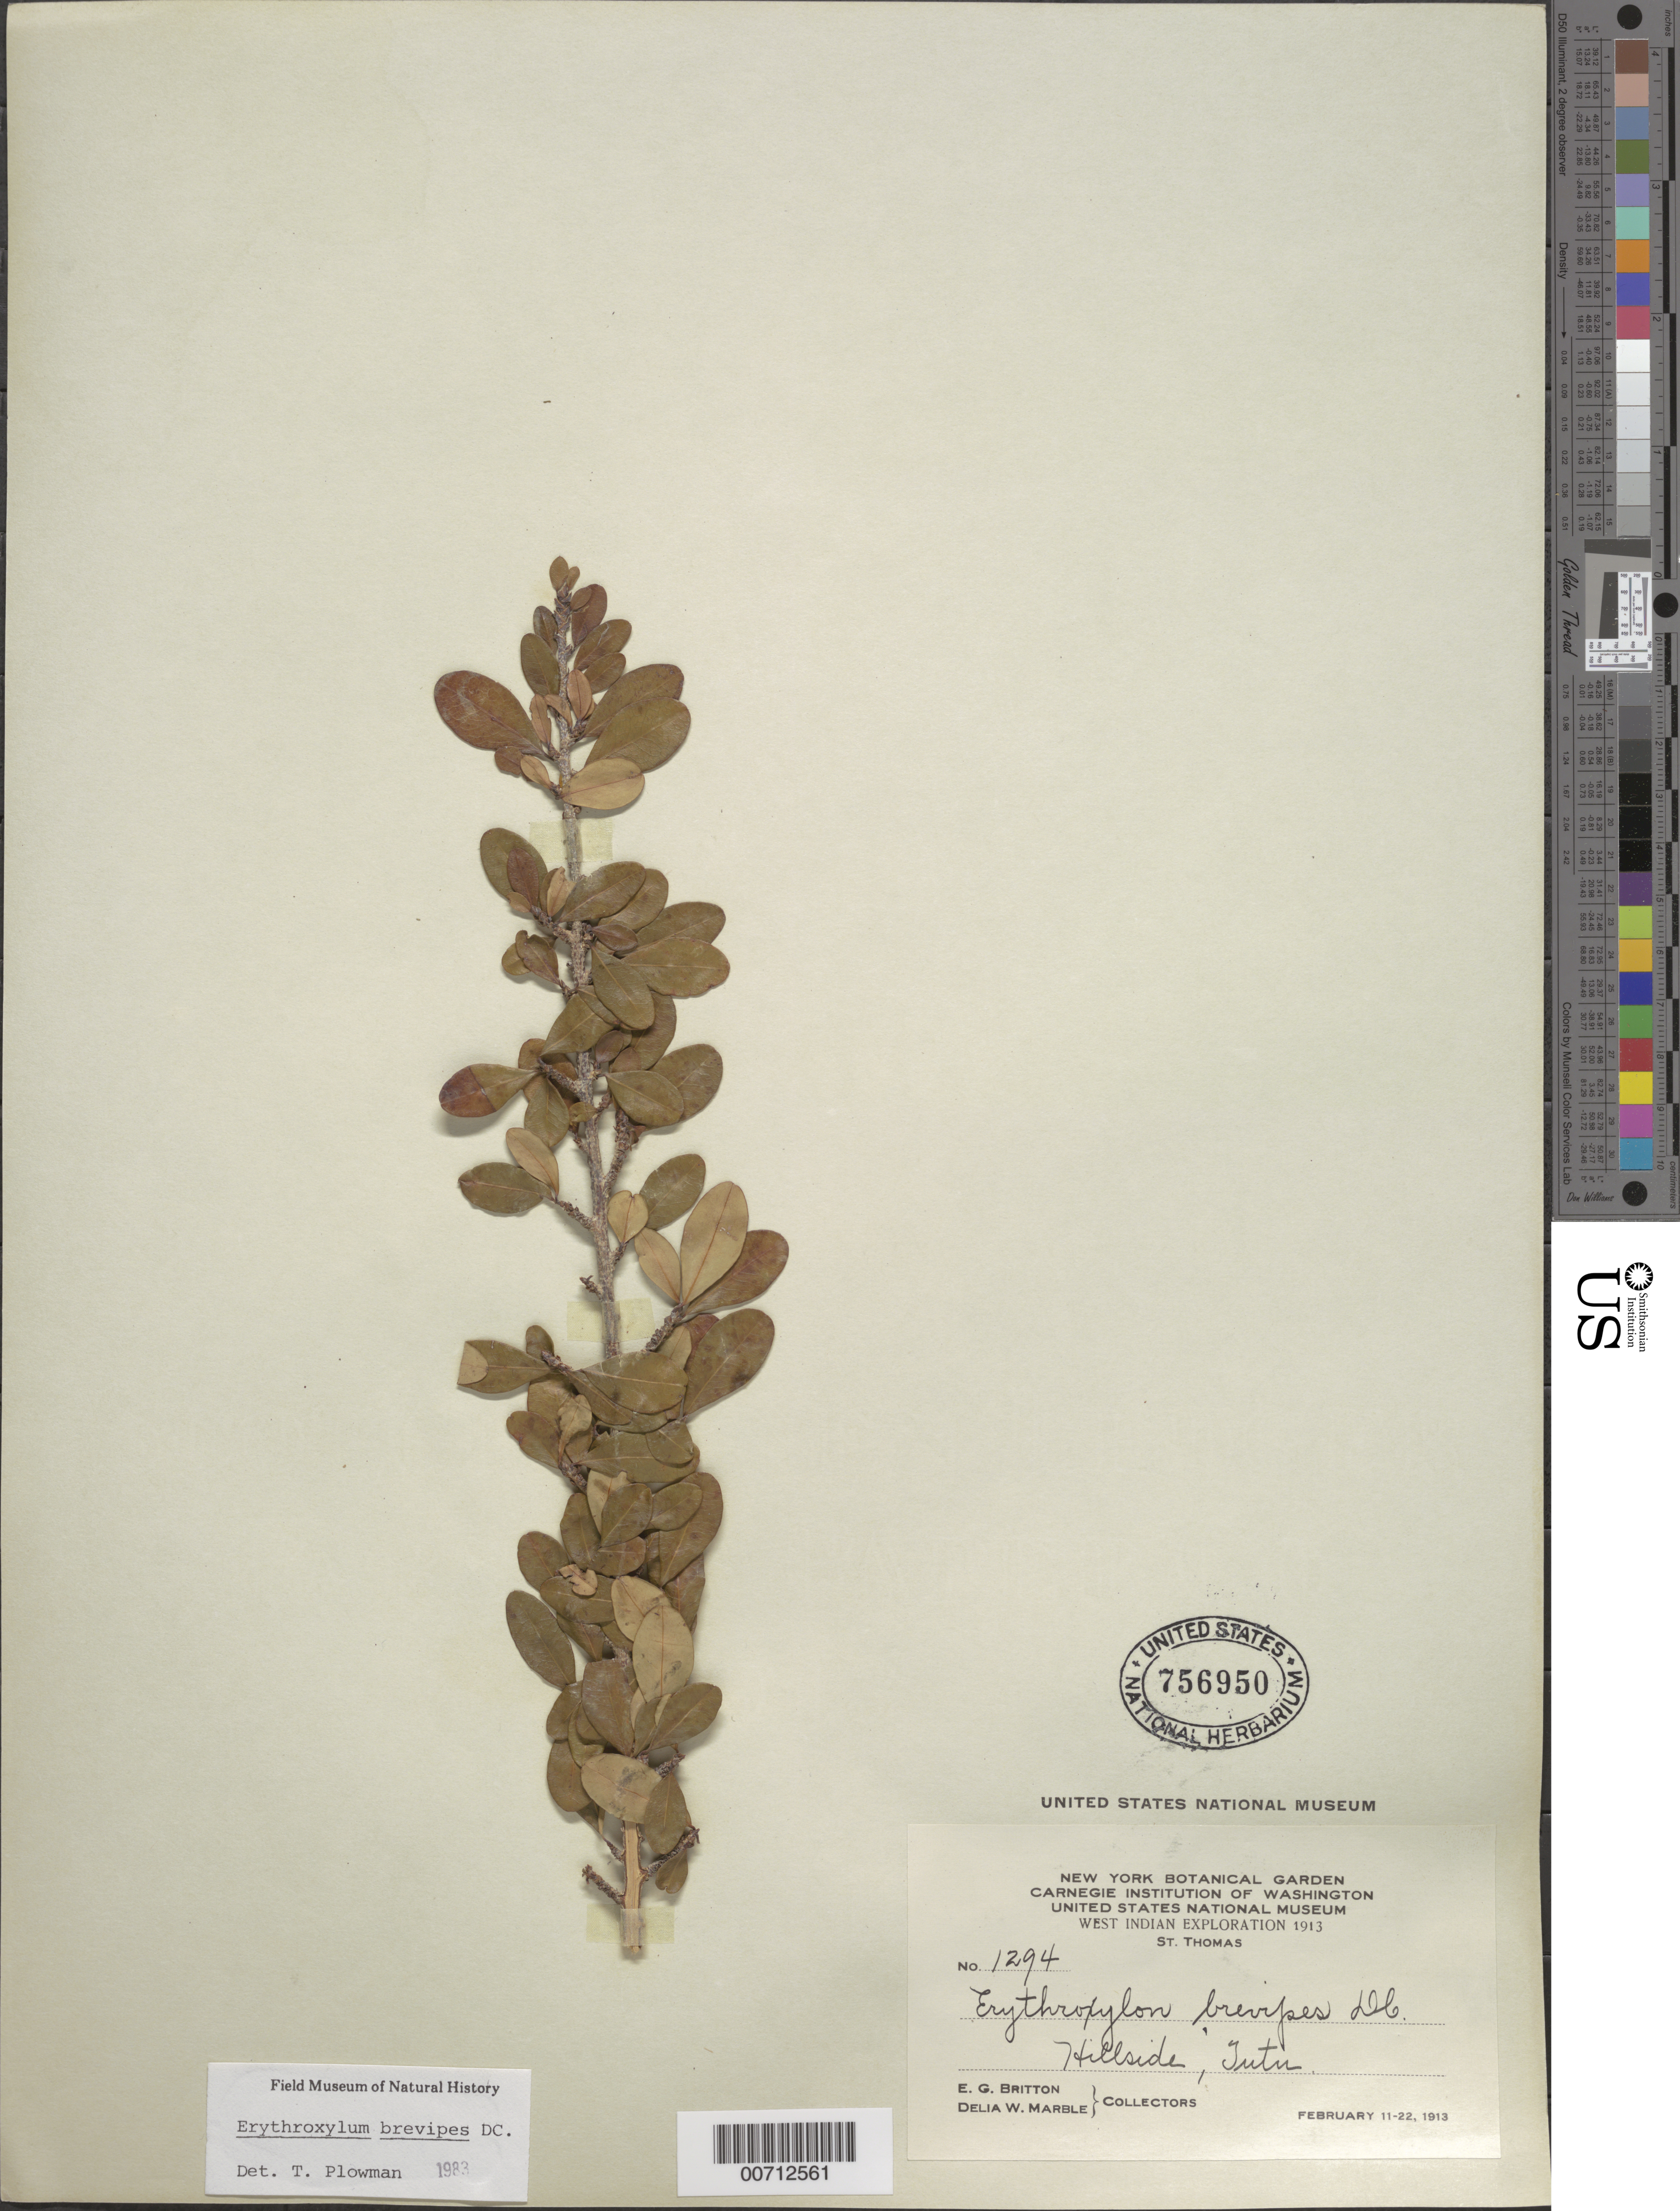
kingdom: Plantae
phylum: Tracheophyta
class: Magnoliopsida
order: Malpighiales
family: Erythroxylaceae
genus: Erythroxylum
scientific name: Erythroxylum brevipes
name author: DC.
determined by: Plowman, Timothy C.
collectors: E. G. Britton & D. W. Marble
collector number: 1294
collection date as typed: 11 Feb 1913 to 22 Feb 1913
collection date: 1913-02-11/1913-02-22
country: U.S. Virgin Islands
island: St. Thomas Island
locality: Jutu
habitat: Hillside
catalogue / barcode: US 756950